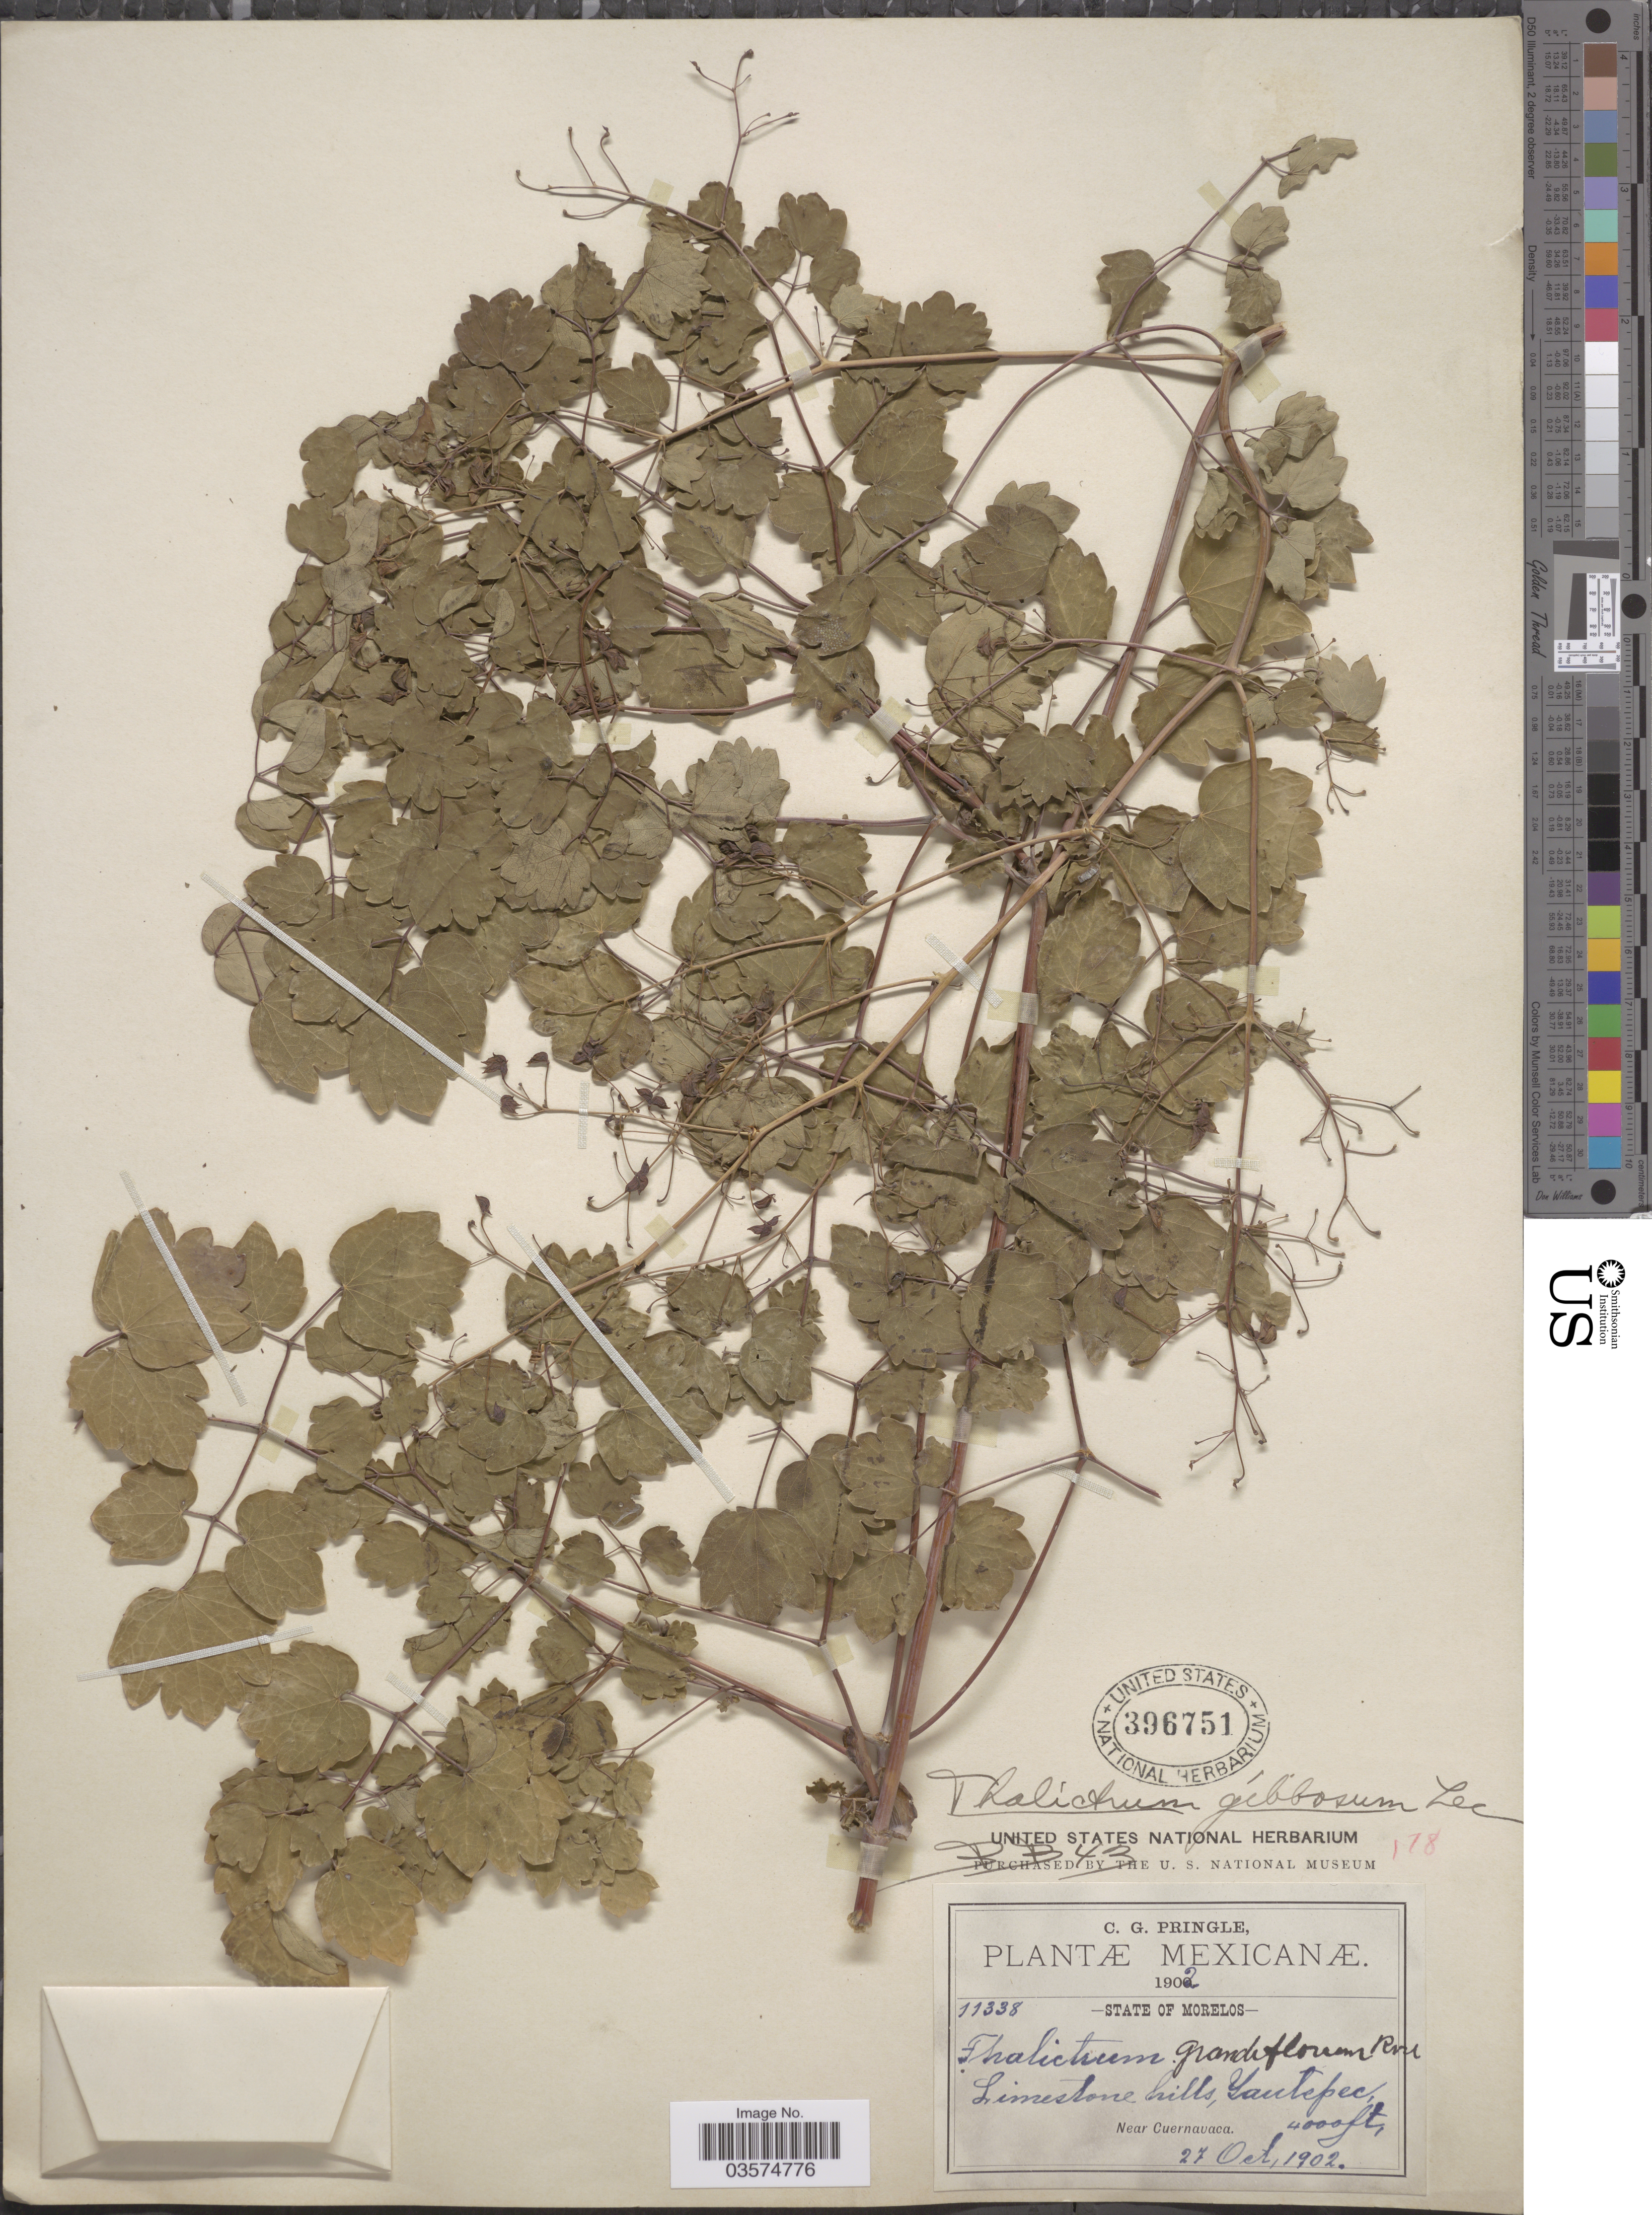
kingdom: Plantae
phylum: Tracheophyta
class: Magnoliopsida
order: Ranunculales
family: Ranunculaceae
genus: Thalictrum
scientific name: Thalictrum gibbosum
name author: Lec.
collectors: C. G. Pringle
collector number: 11338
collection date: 1902-10-27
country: Mexico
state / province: Morelos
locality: Limestone hills, Yautepec. Near Cuernavaca.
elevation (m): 1219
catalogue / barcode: US 396751